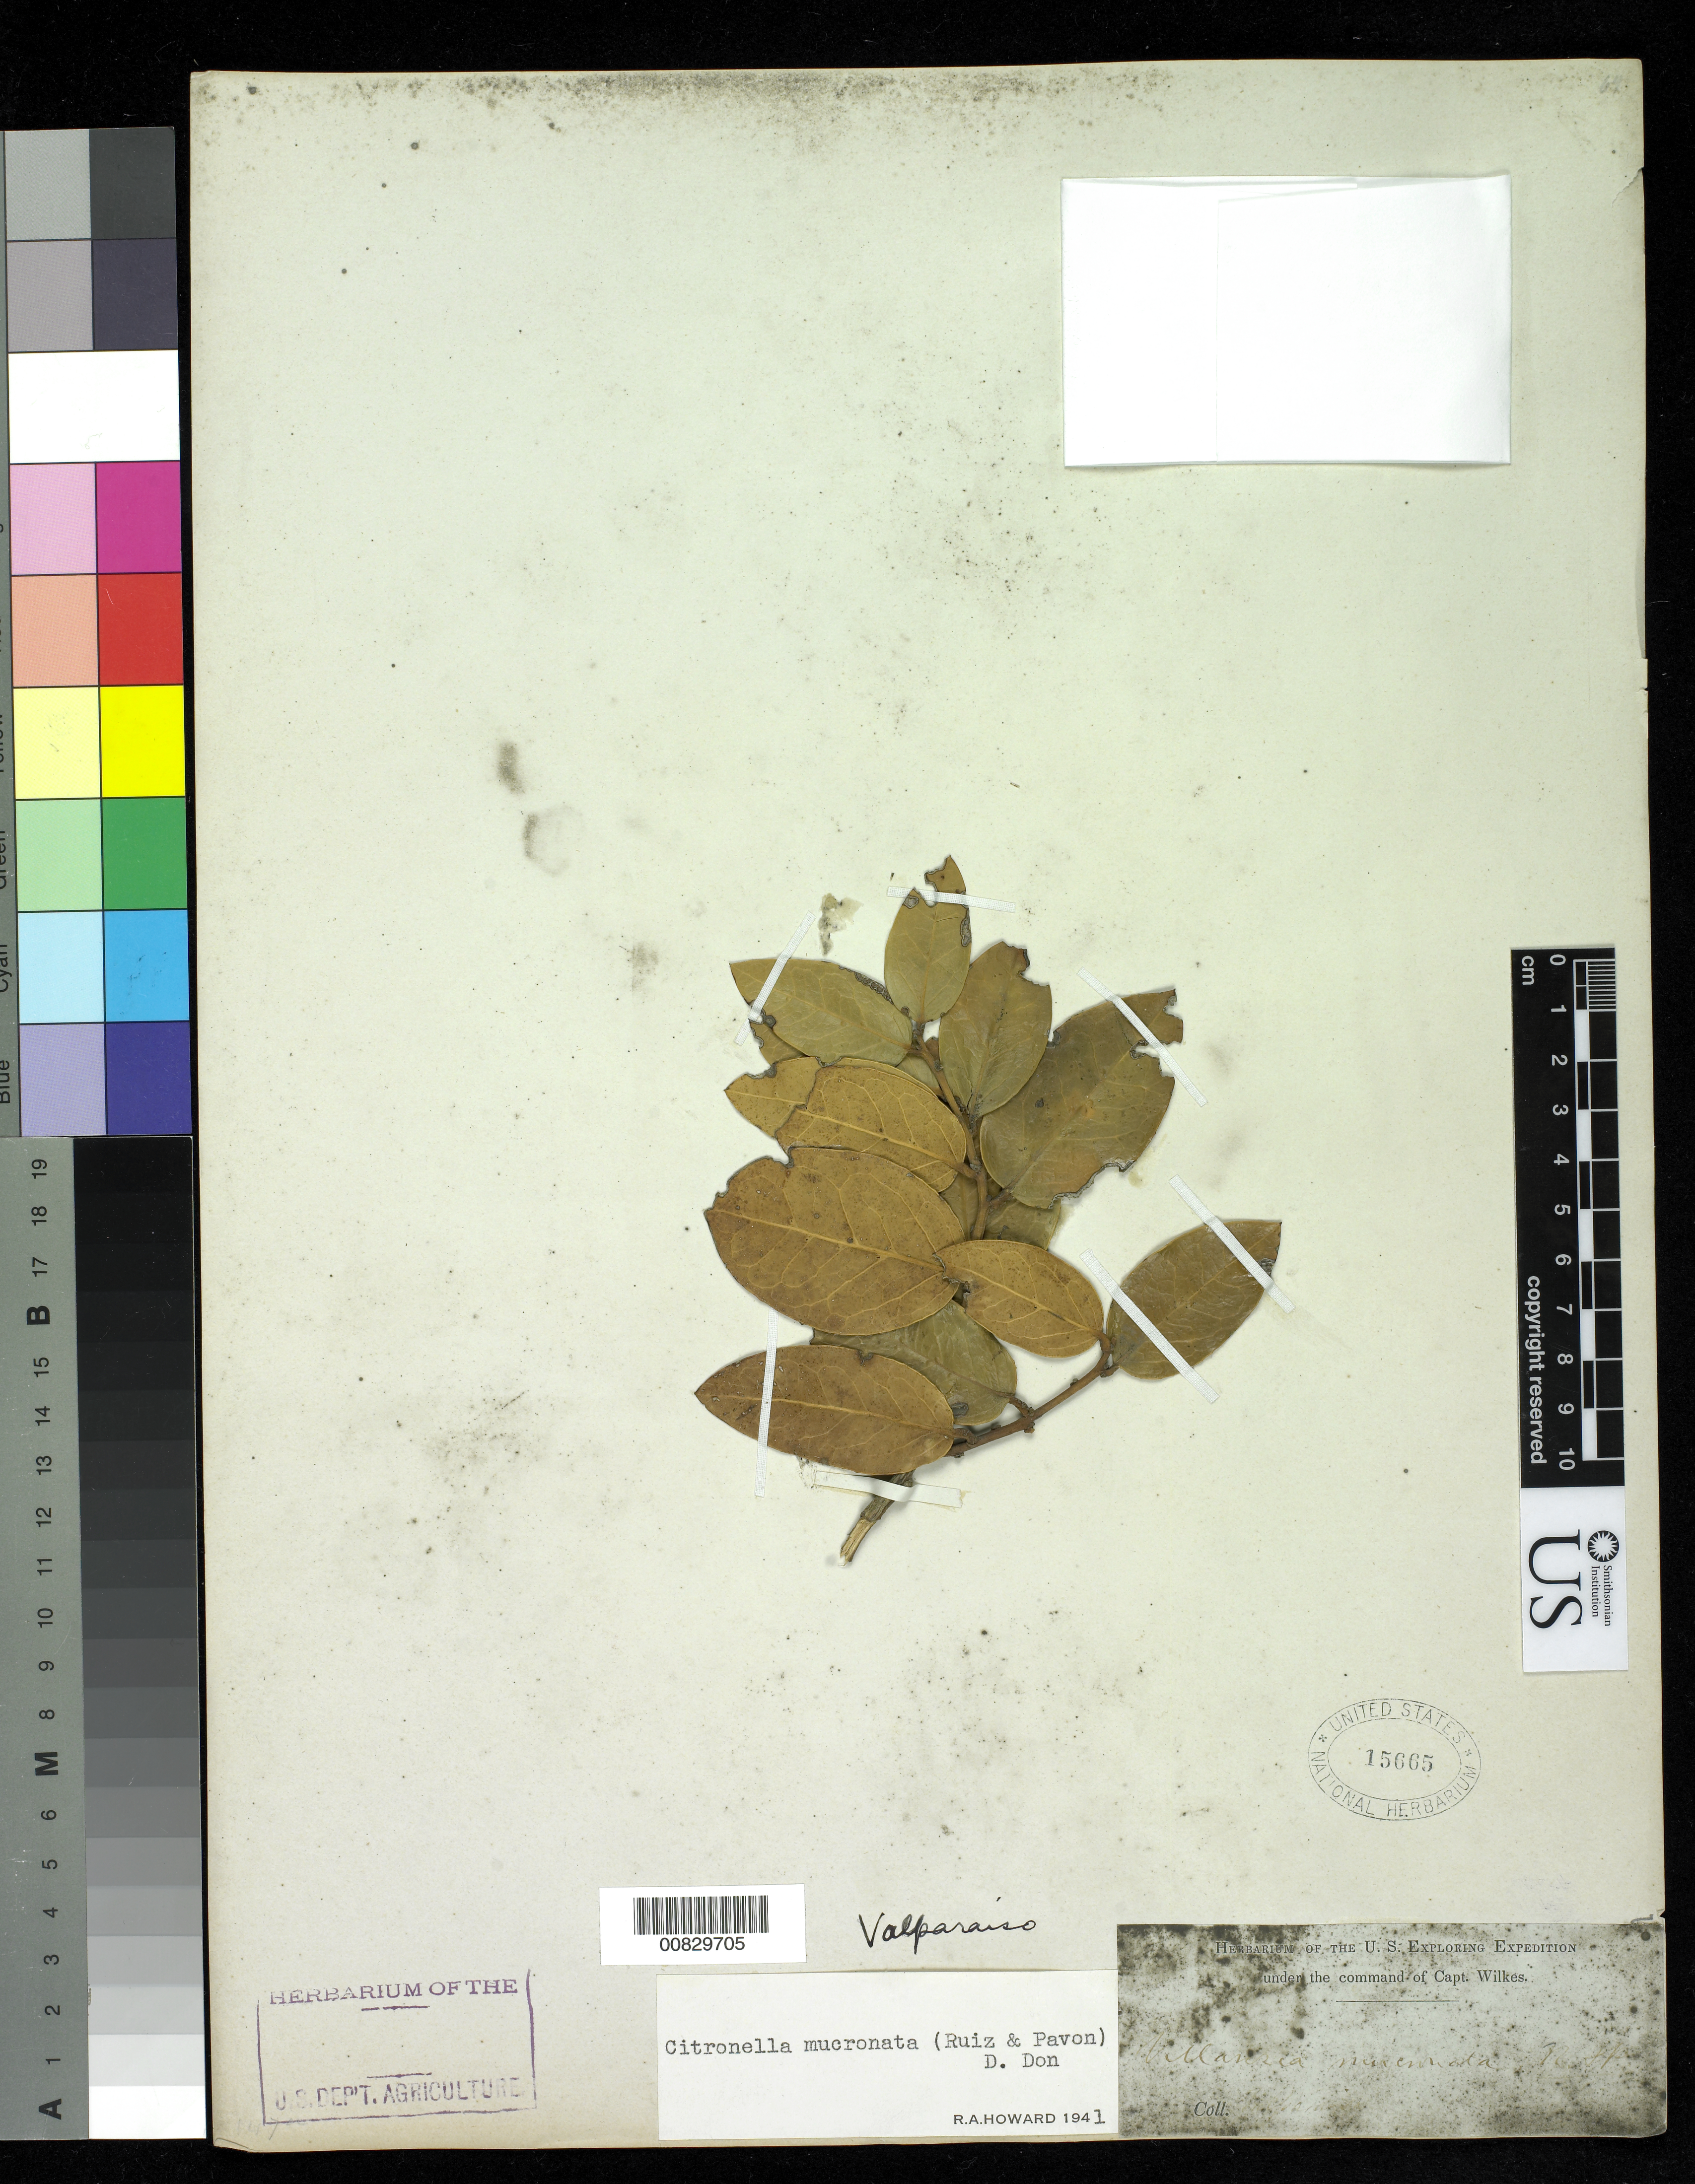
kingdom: Plantae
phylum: Tracheophyta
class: Magnoliopsida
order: Cardiopteridales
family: Cardiopteridaceae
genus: Citronella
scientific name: Citronella mucronata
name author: (Ruiz & Pav.) D. Don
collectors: Wilkes Explor. Exped.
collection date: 1838/1842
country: Chile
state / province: Valparaíso (V)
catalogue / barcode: US 15665